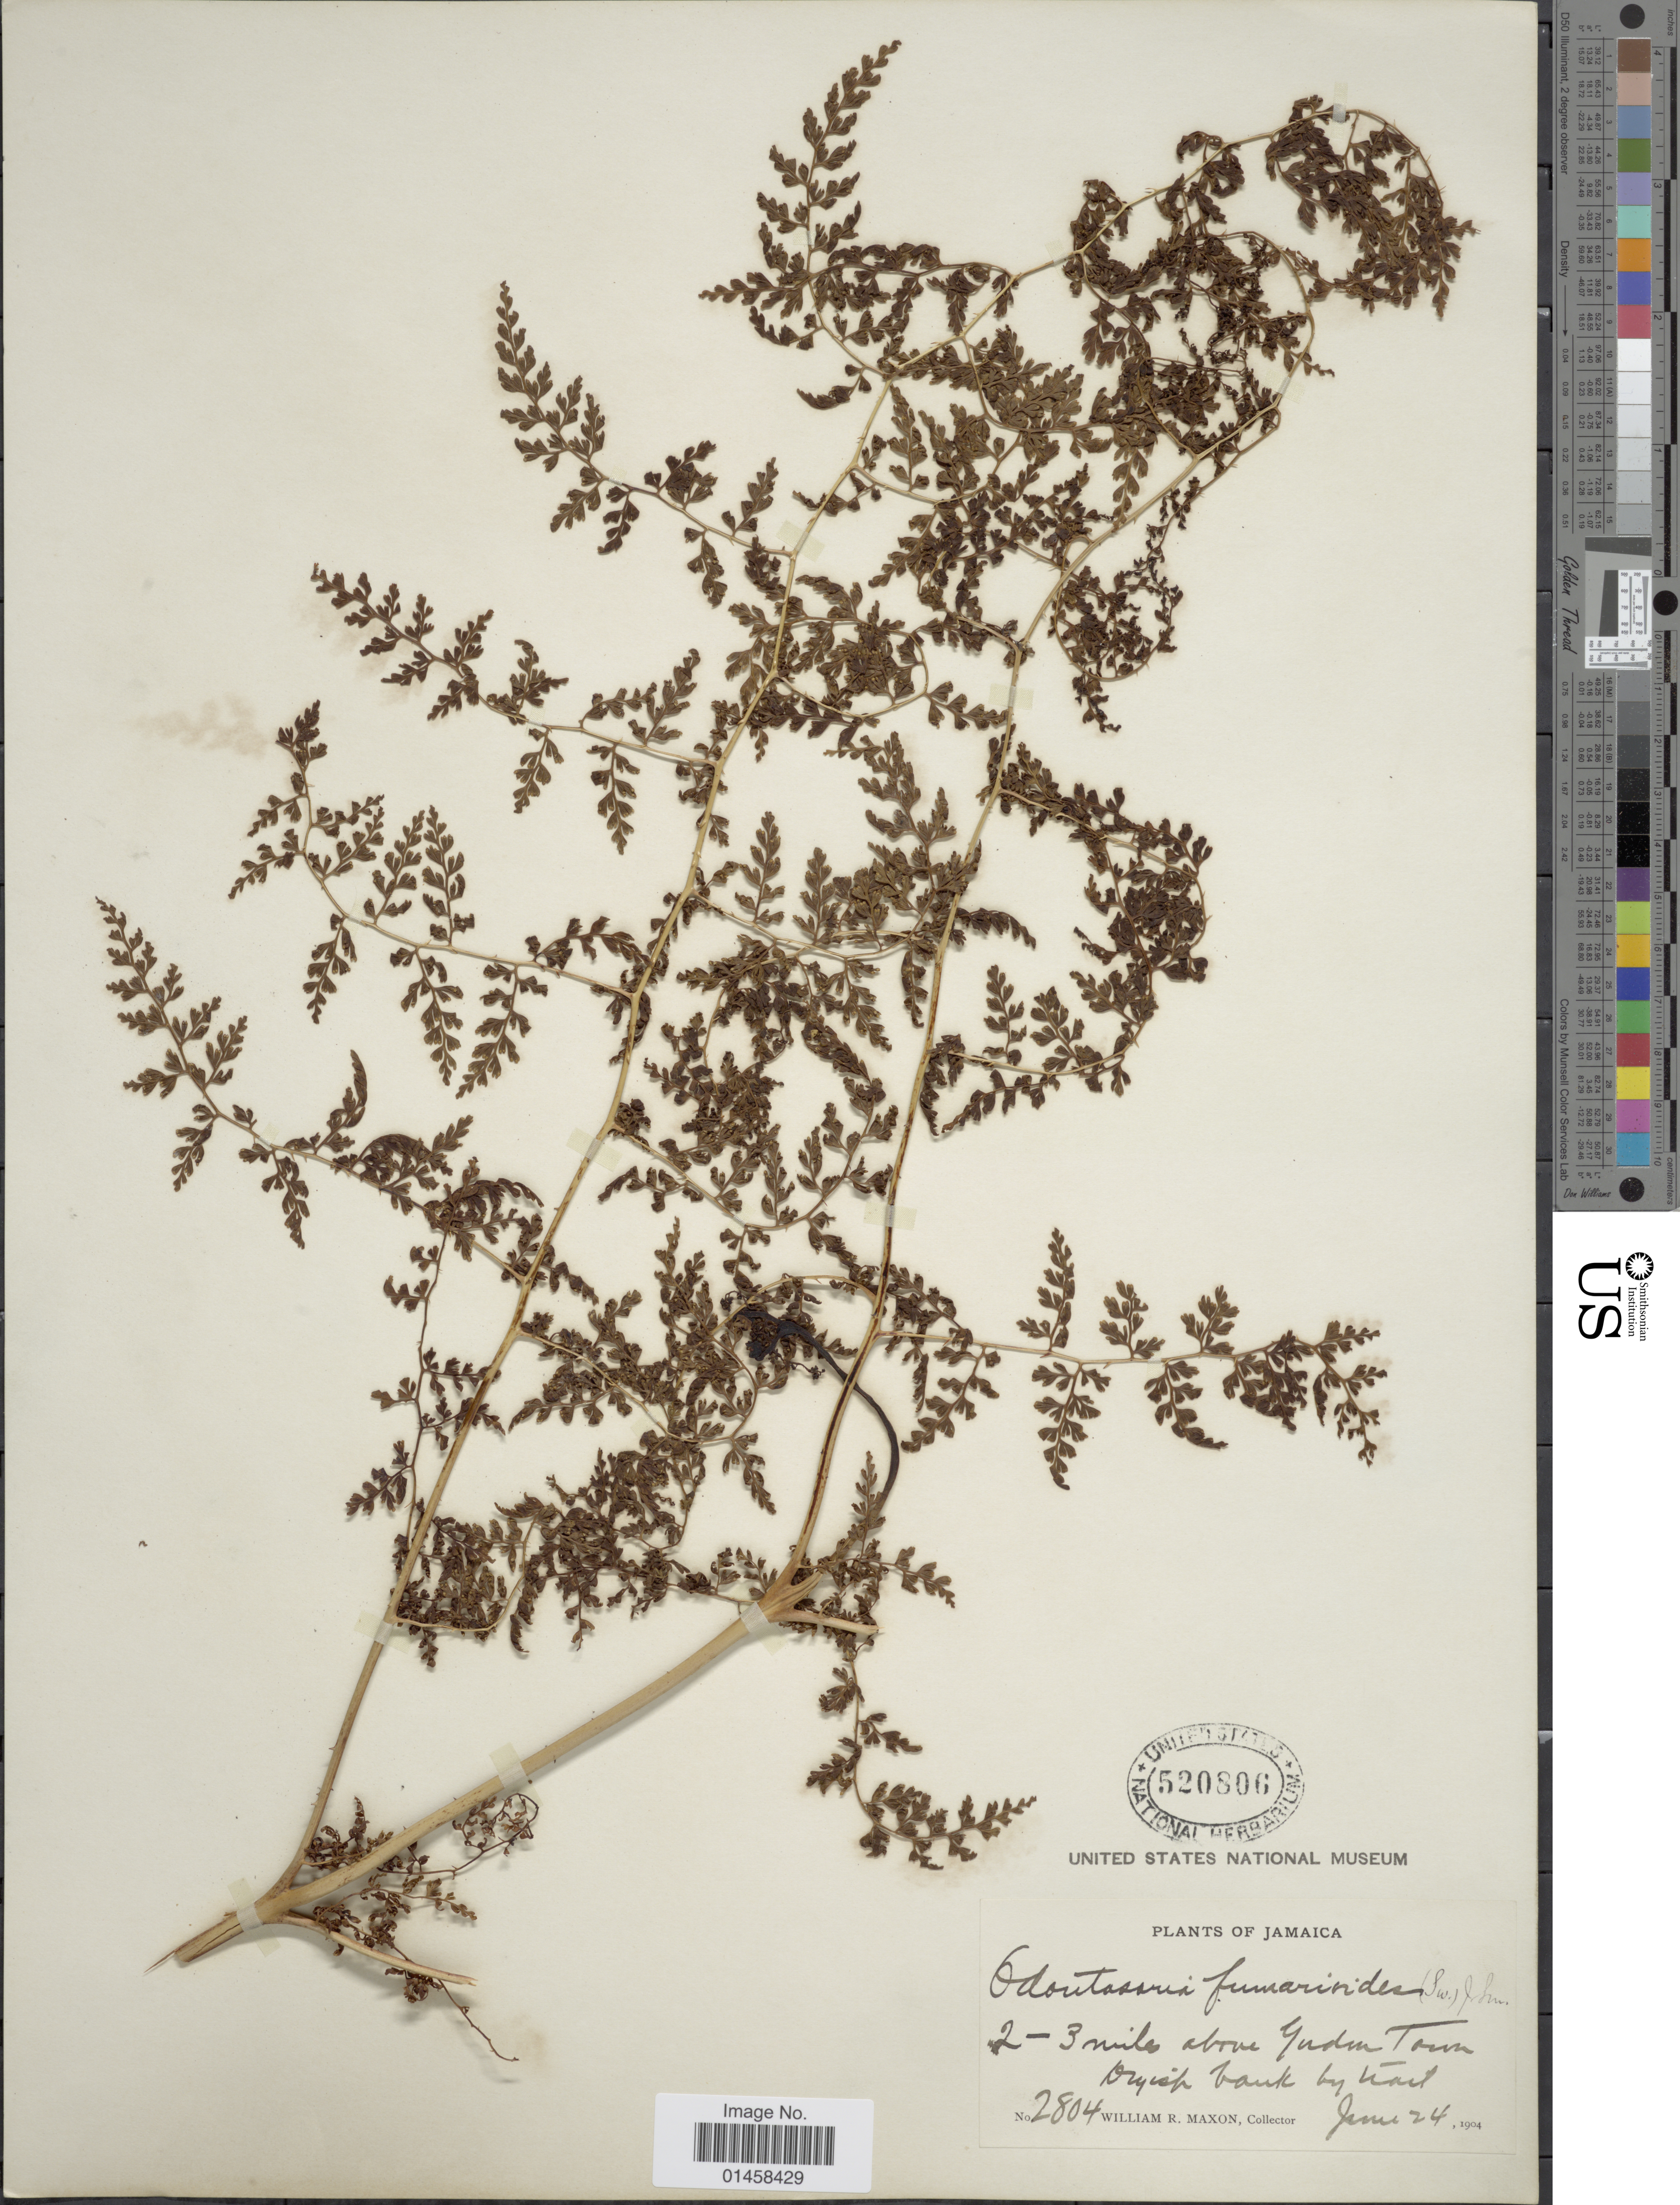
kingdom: Plantae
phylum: Tracheophyta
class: Polypodiopsida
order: Polypodiales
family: Lindsaeaceae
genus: Odontosoria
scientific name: Odontosoria fumarioides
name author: (Sw.) J. Sm.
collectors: W. R. Maxon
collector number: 2804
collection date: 1904-06-24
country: Jamaica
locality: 2-3 miles above Gordon Town.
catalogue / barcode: US 520806